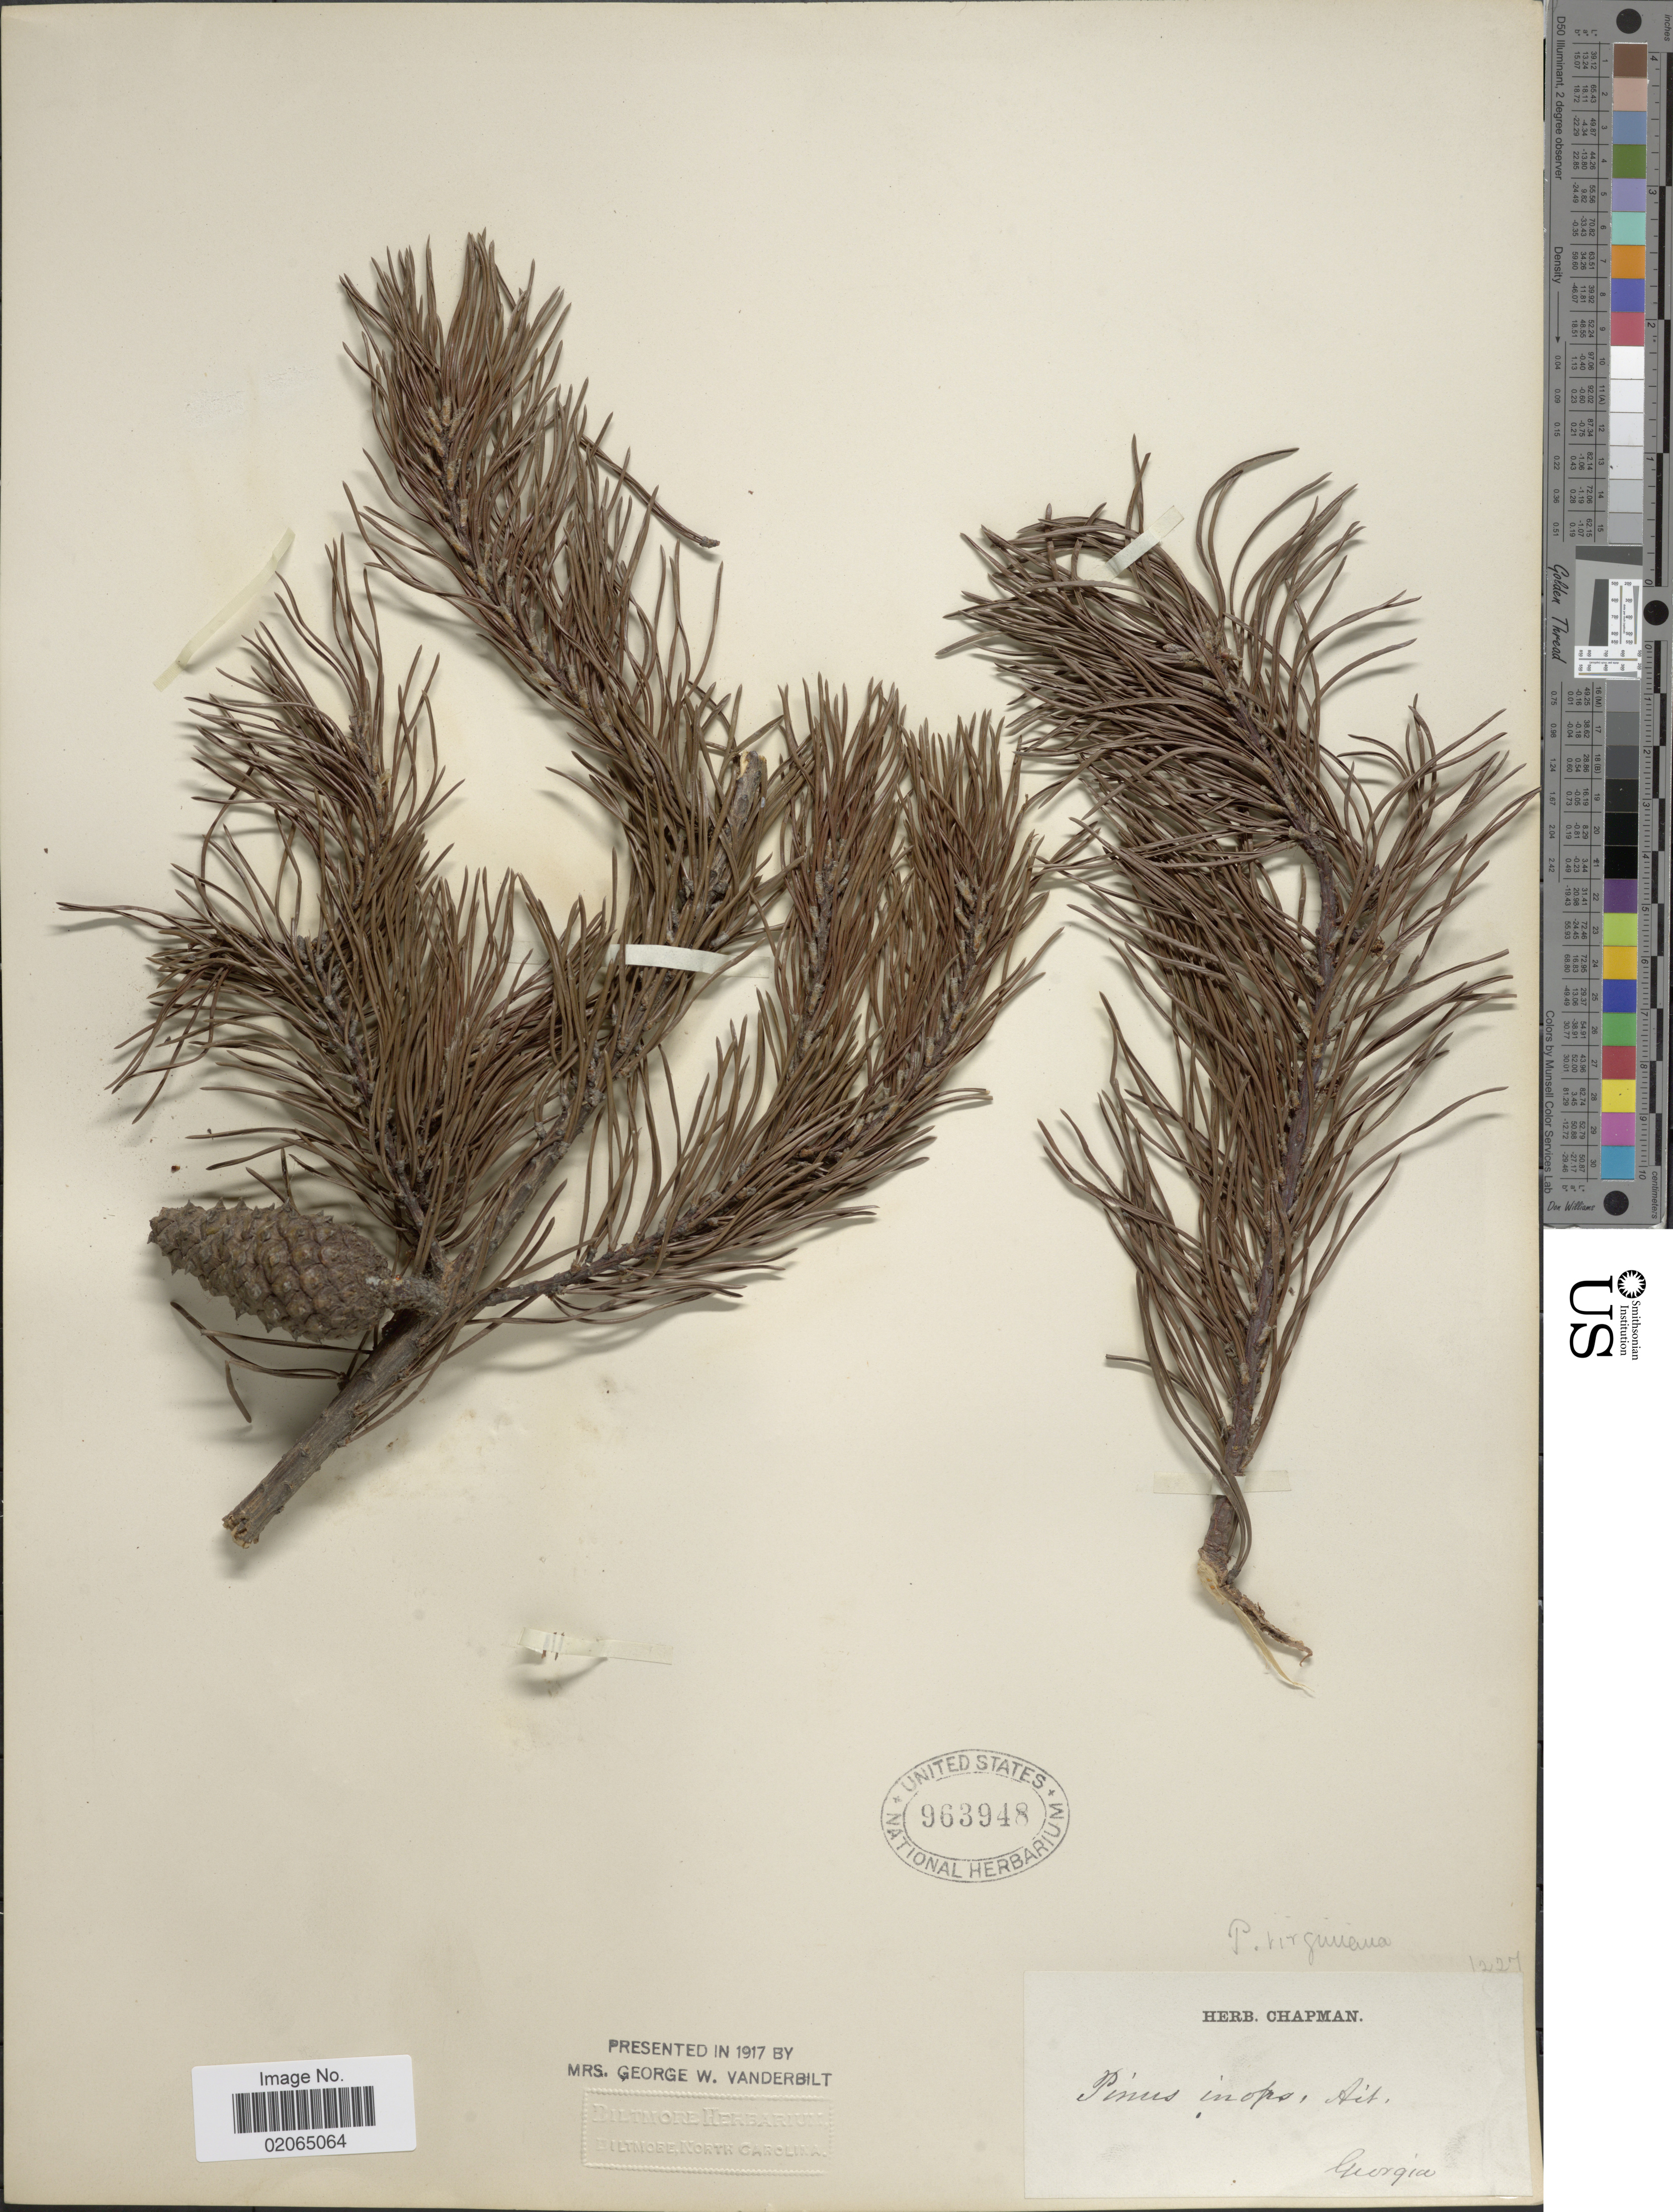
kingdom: Plantae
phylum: Tracheophyta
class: Pinopsida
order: Pinales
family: Pinaceae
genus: Pinus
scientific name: Pinus virginiana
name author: Mill.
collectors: ex herb. Chapman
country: United States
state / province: Georgia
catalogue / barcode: US 963948